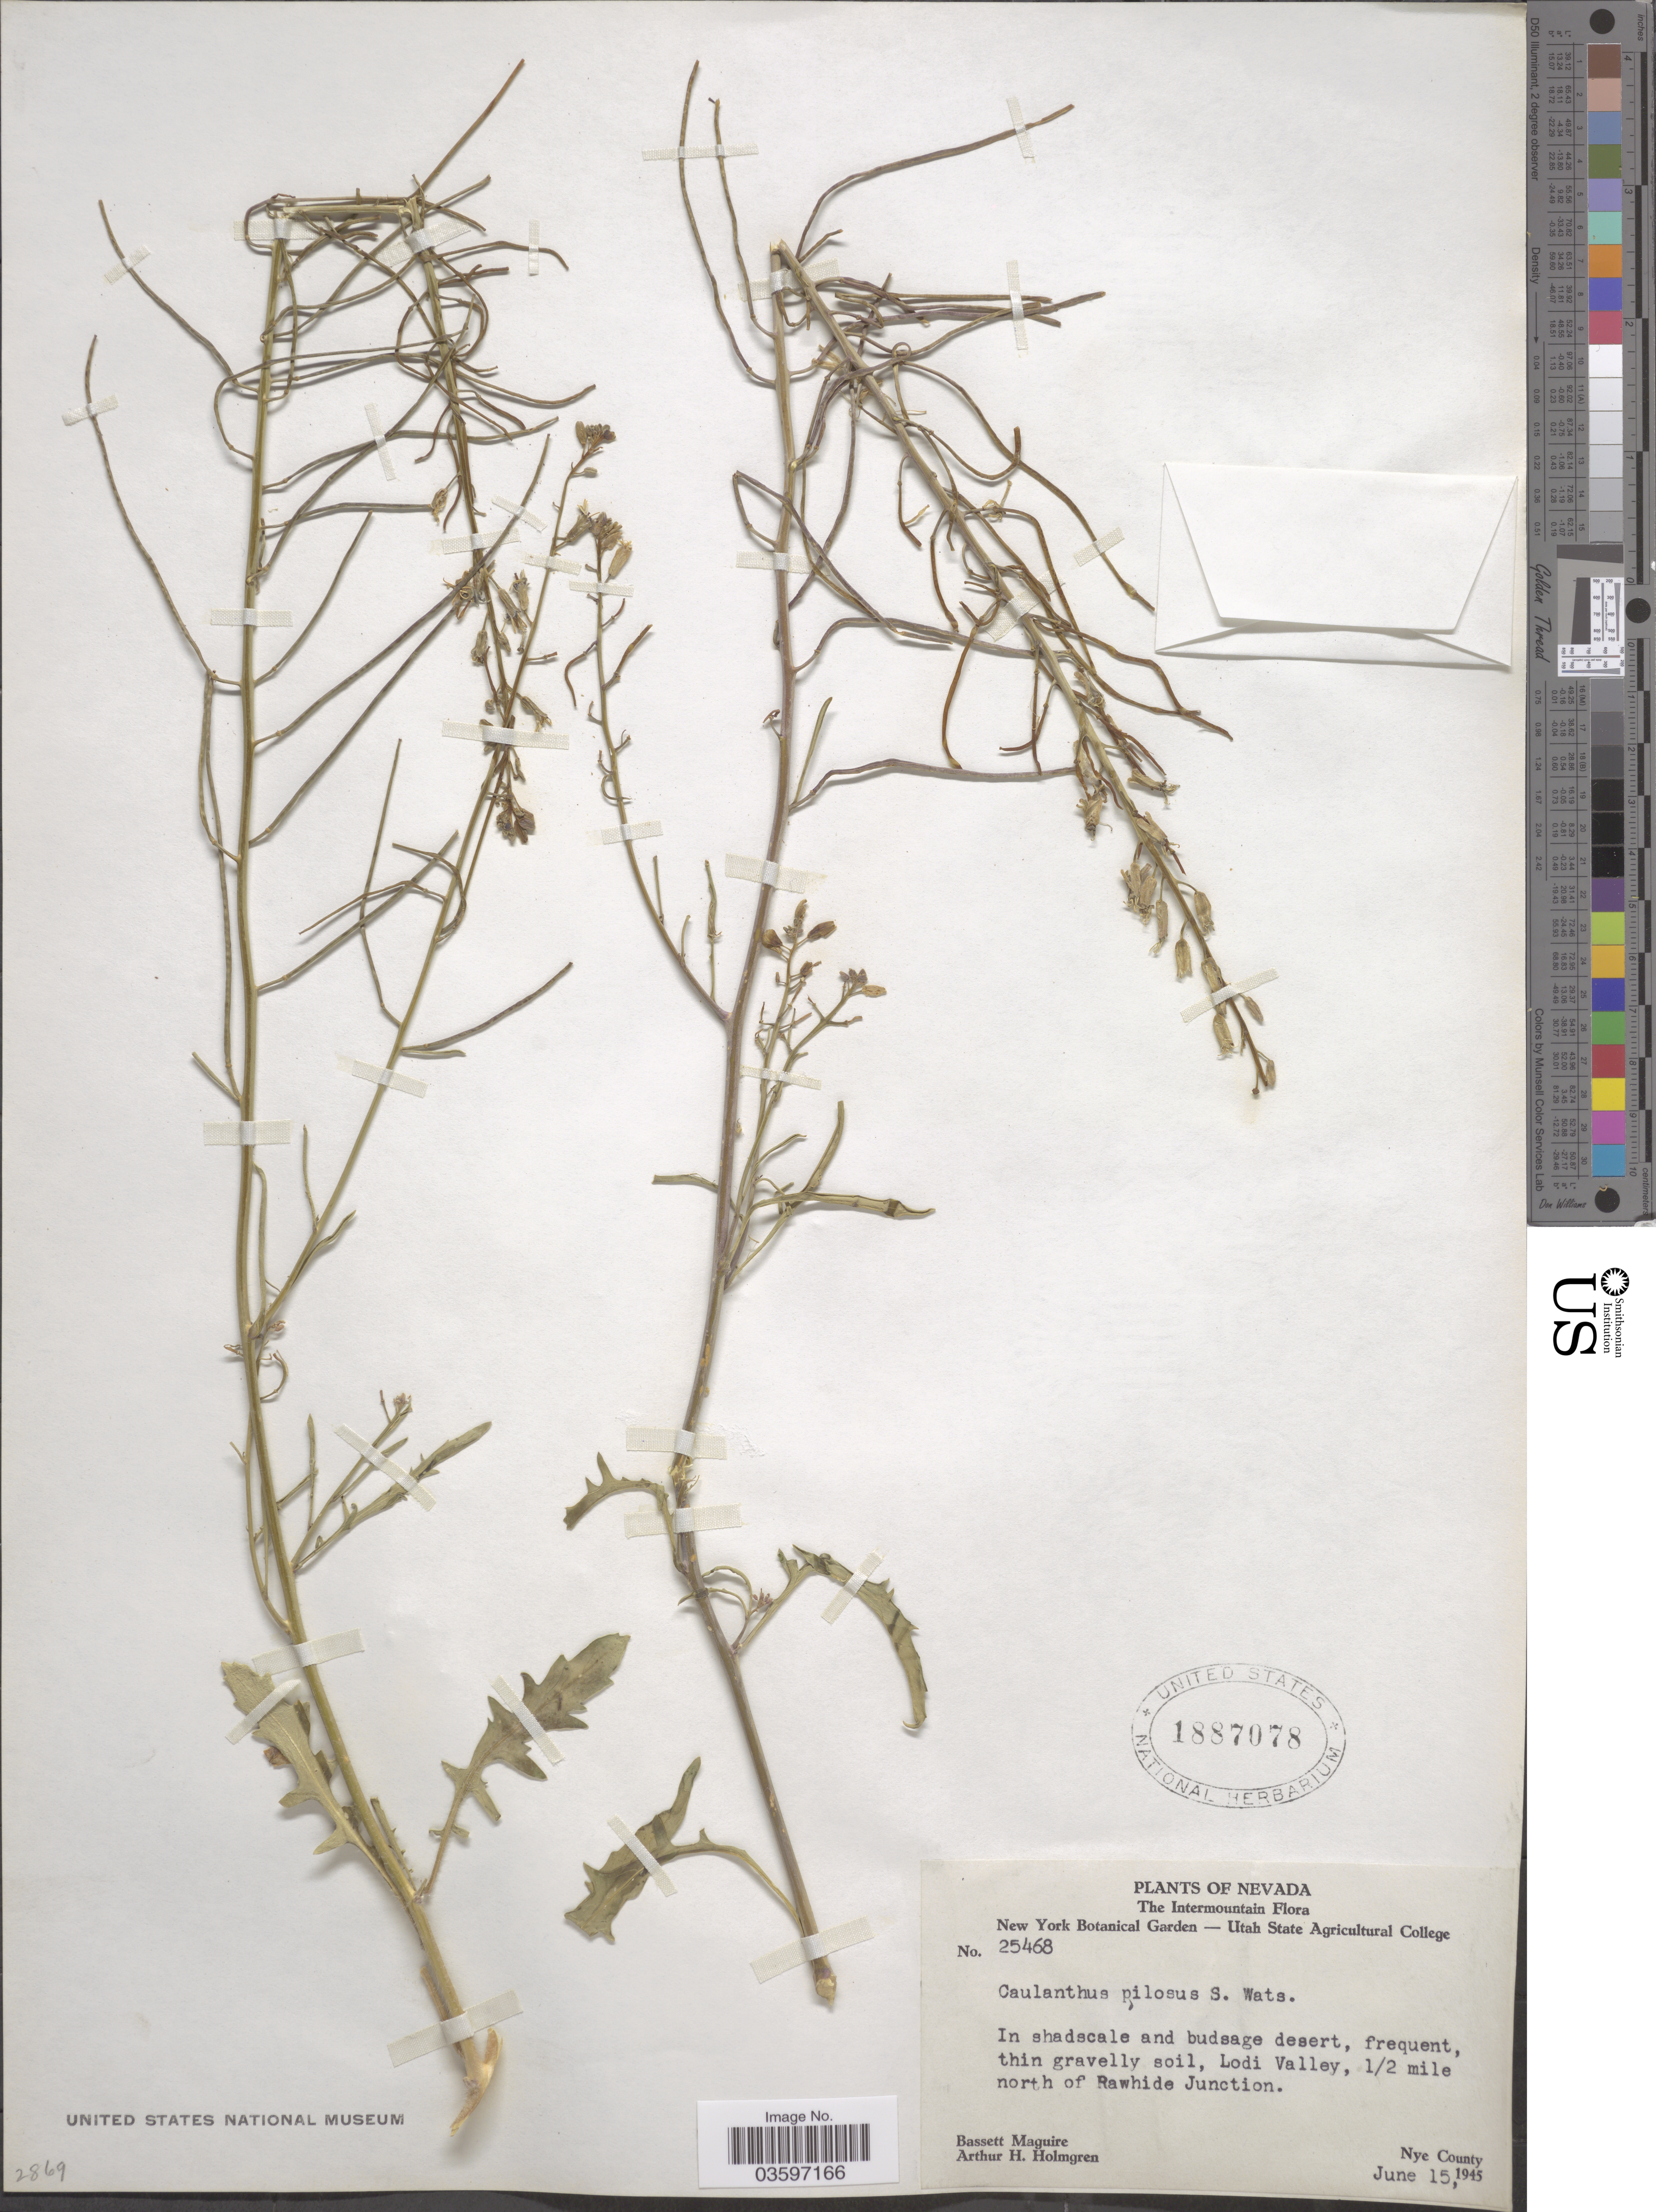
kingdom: Plantae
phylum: Tracheophyta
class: Magnoliopsida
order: Brassicales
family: Brassicaceae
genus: Caulanthus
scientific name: Caulanthus pilosus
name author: S. Watson in C. King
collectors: B. Maguire & A. H. Holmgren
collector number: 25468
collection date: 1945-06-15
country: United States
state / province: Nevada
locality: The Intermountain. In shadscale and budsage desert, frequent, thin gravelly soil, Lodi Valley, 1/2 mile north of Rawhide Junction. Nye County.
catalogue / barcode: US 1887078